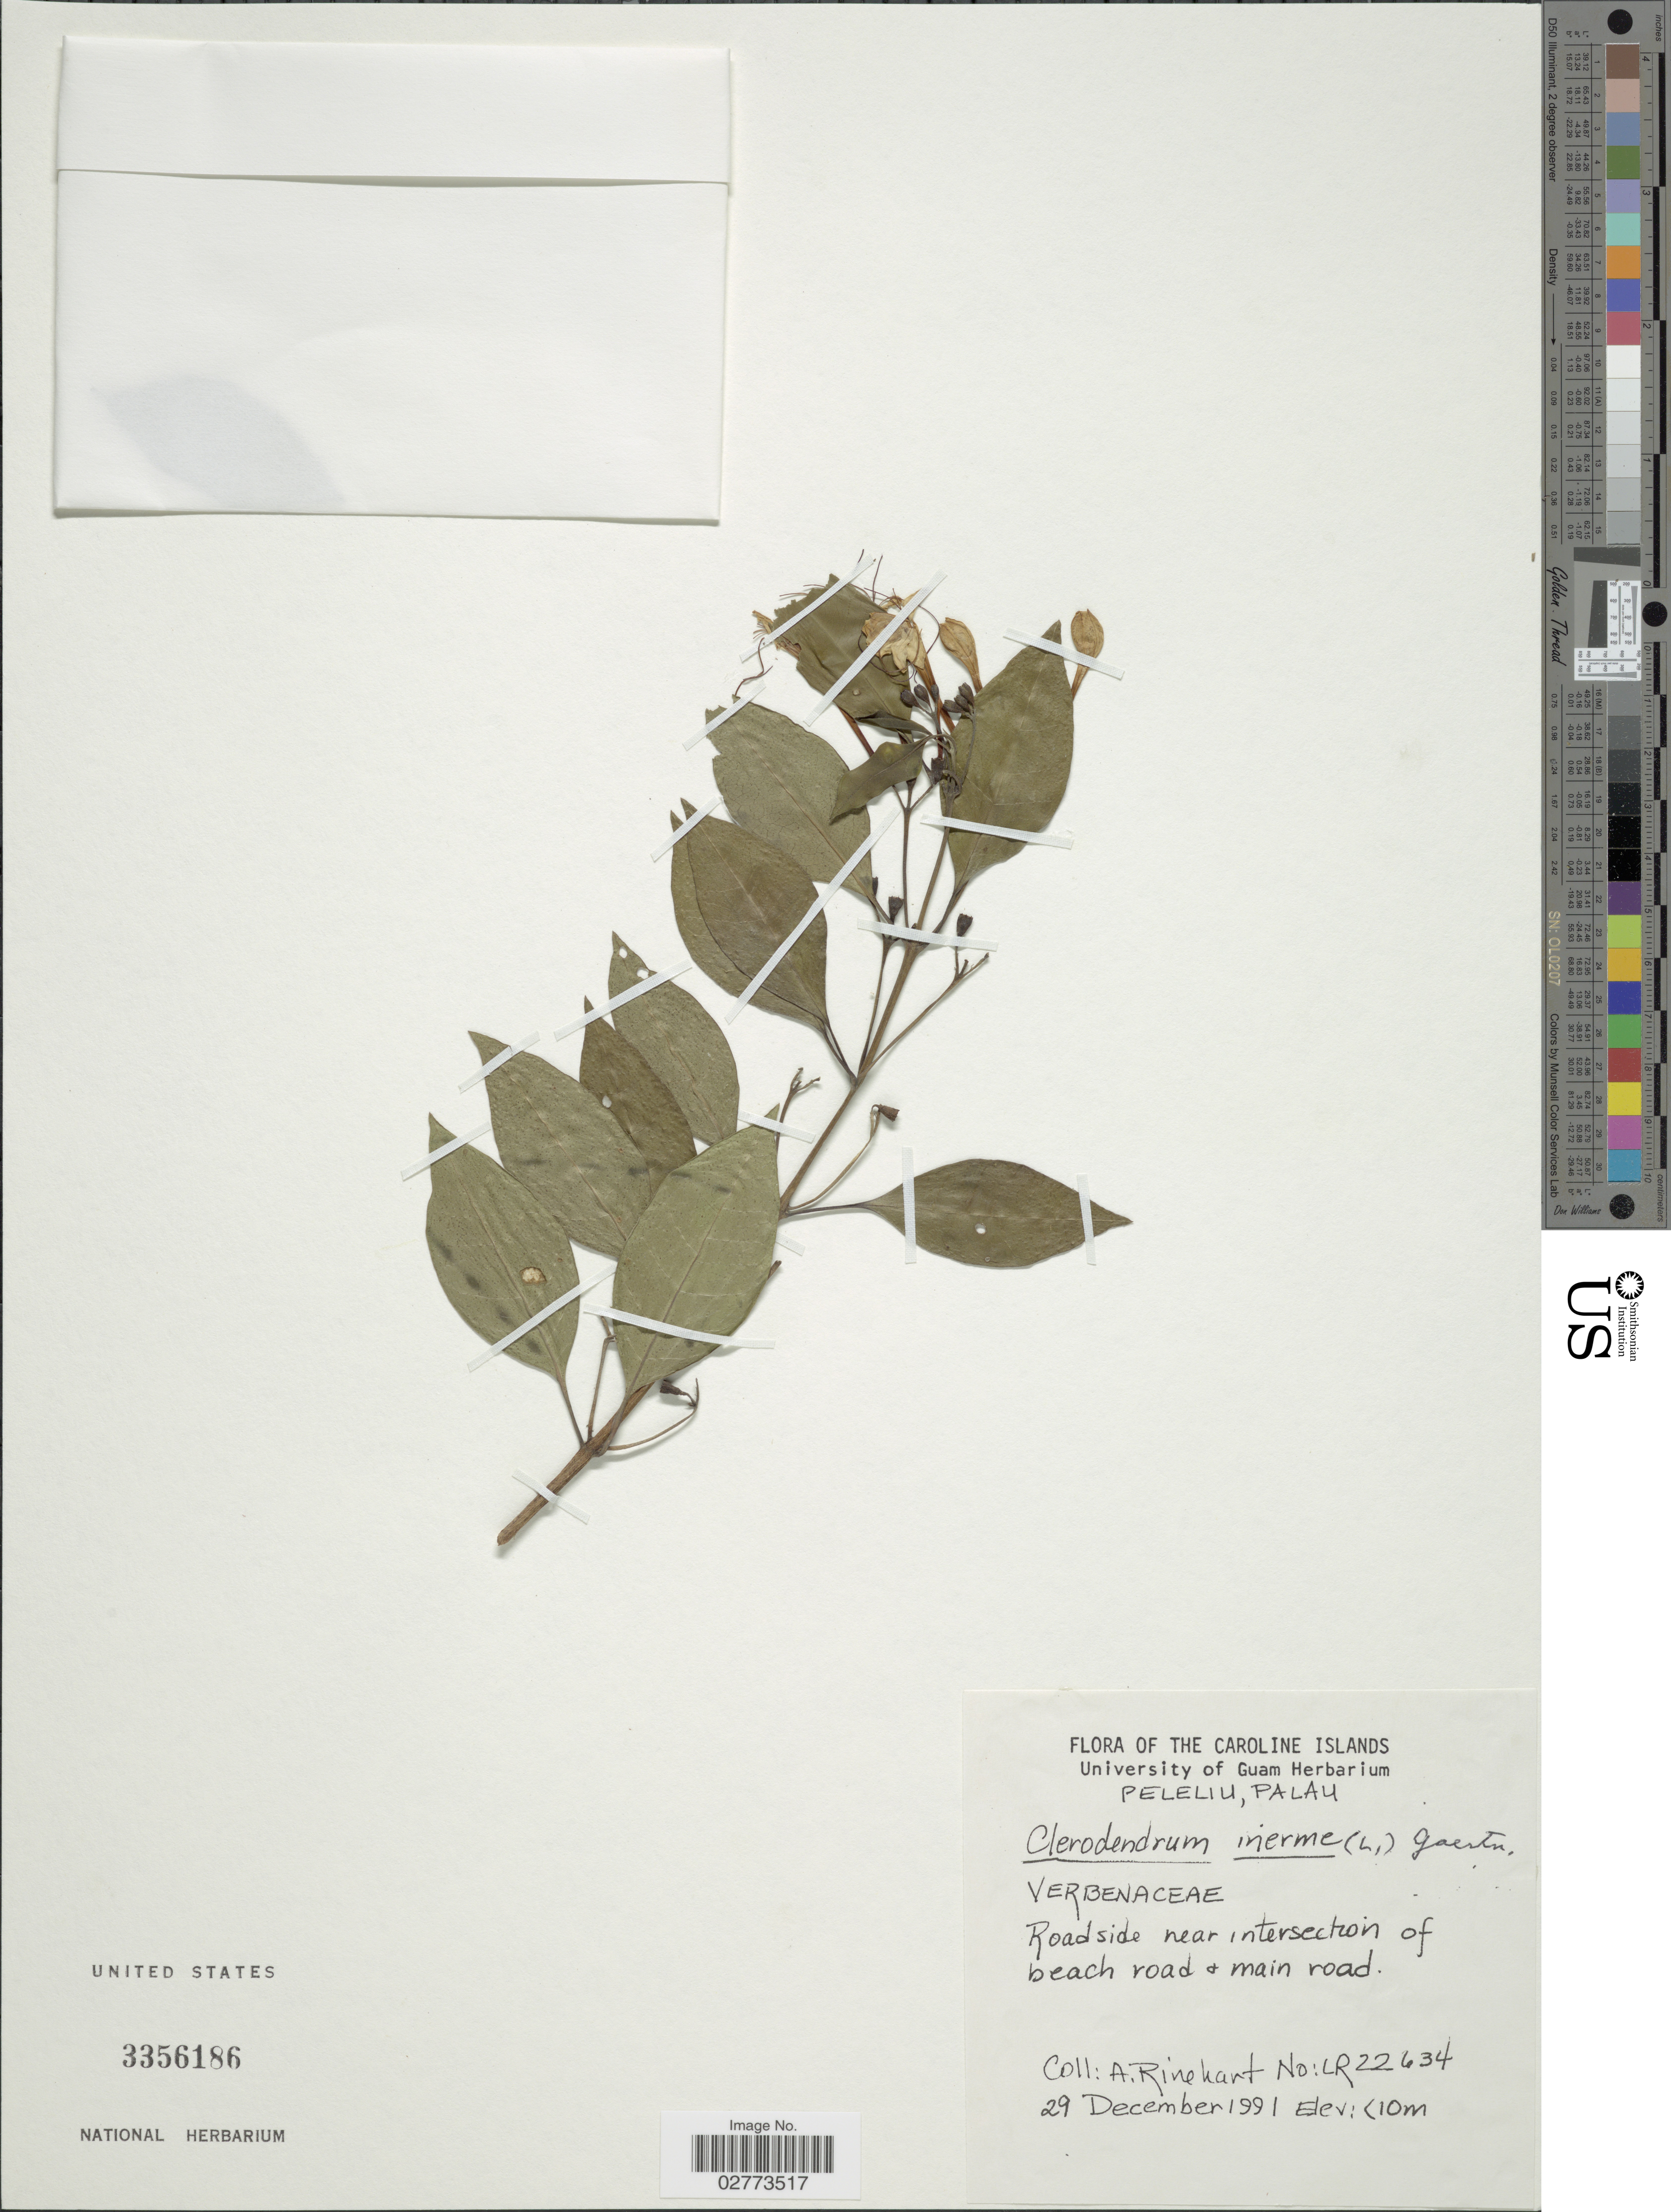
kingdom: Plantae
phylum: Tracheophyta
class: Magnoliopsida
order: Lamiales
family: Lamiaceae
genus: Clerodendrum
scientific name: Clerodendrum inerme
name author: (L.) Gaertn.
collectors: A. Rinehart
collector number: LR22634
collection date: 1991-12-29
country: Palau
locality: Caroline Islands. Peleliu, Palau. Roadside near intersection of beach road & main road.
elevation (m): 10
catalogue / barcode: US 3356186